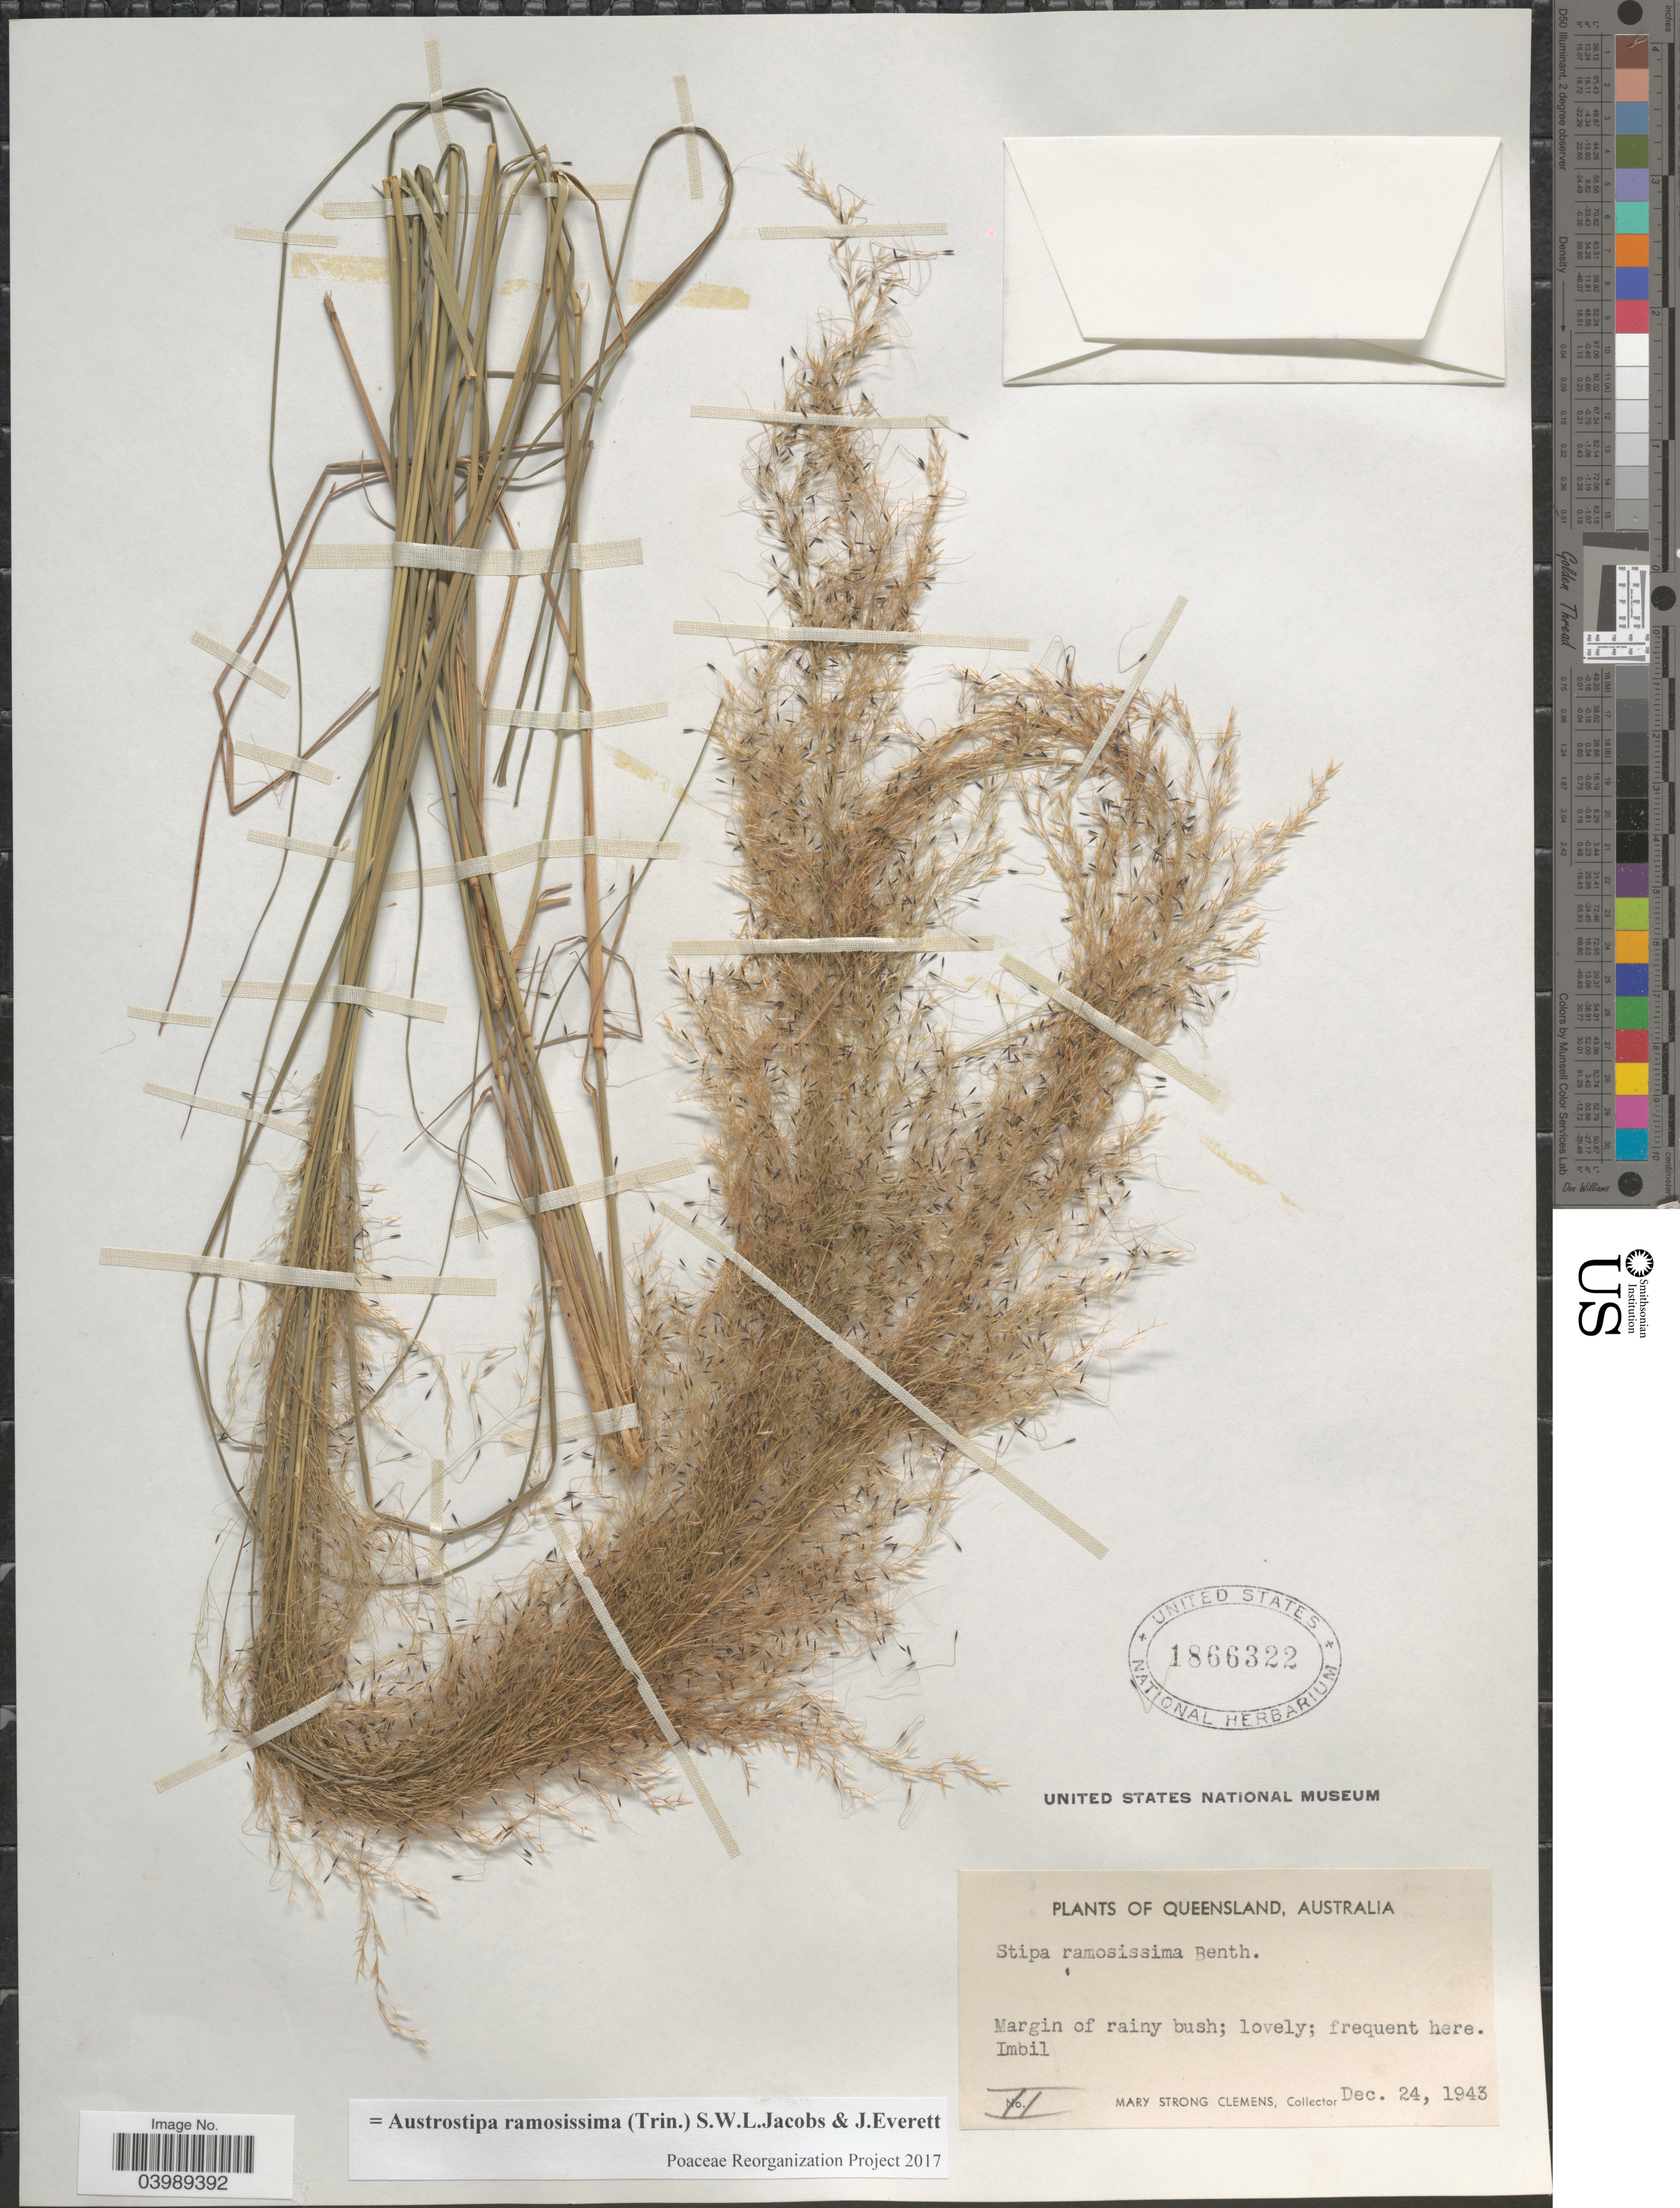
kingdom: Plantae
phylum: Tracheophyta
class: Liliopsida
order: Poales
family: Poaceae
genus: Austrostipa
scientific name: Austrostipa ramosissima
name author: (Trin.) S.W.L. Jacobs & J. Everett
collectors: M. S. Clemens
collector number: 2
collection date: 1943-12-24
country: Australia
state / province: Queensland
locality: Imbil.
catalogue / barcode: US 1866322